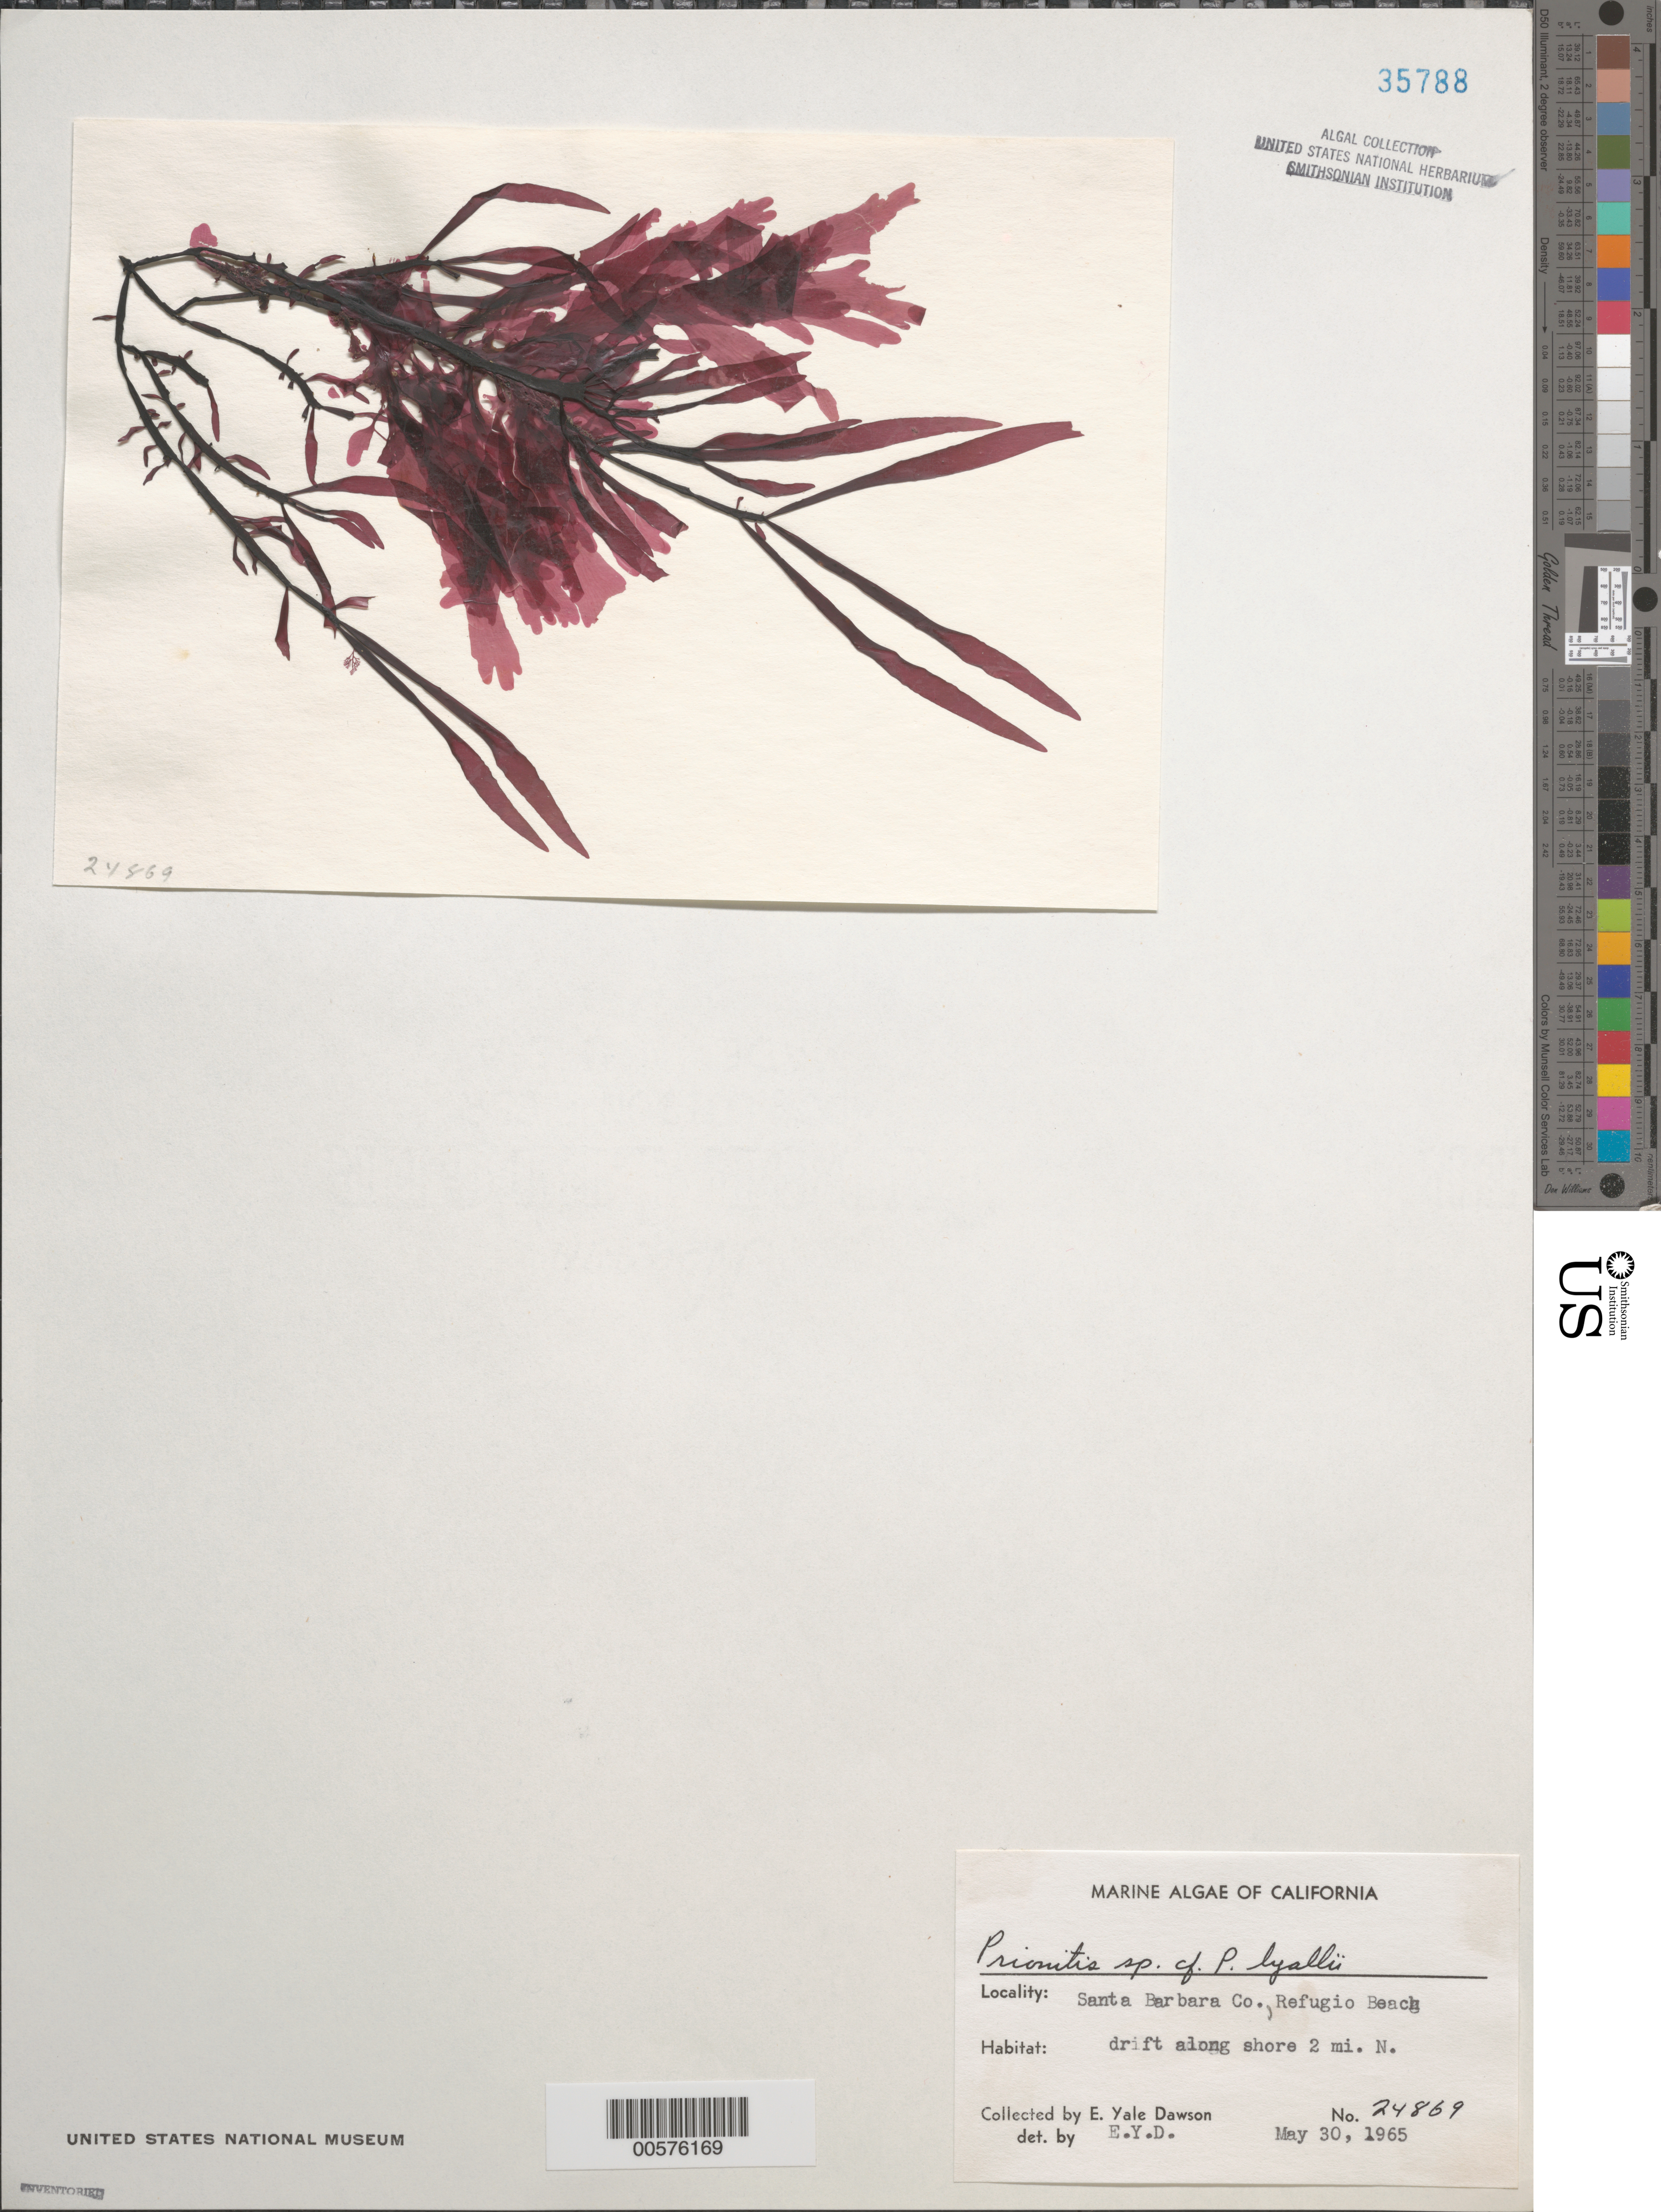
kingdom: Plantae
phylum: Rhodophyta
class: Florideophyceae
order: Cryptonemiales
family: Cryptonemiaceae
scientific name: Prionitis sternbergii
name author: (C. Agardh) J. Agardh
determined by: Algae name updating Project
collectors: E. Y. Dawson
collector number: EYD 24869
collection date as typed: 30 May 1965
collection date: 1965-05-30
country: United States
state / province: California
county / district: Santa Barbara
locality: Refugio Beach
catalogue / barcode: US 35788